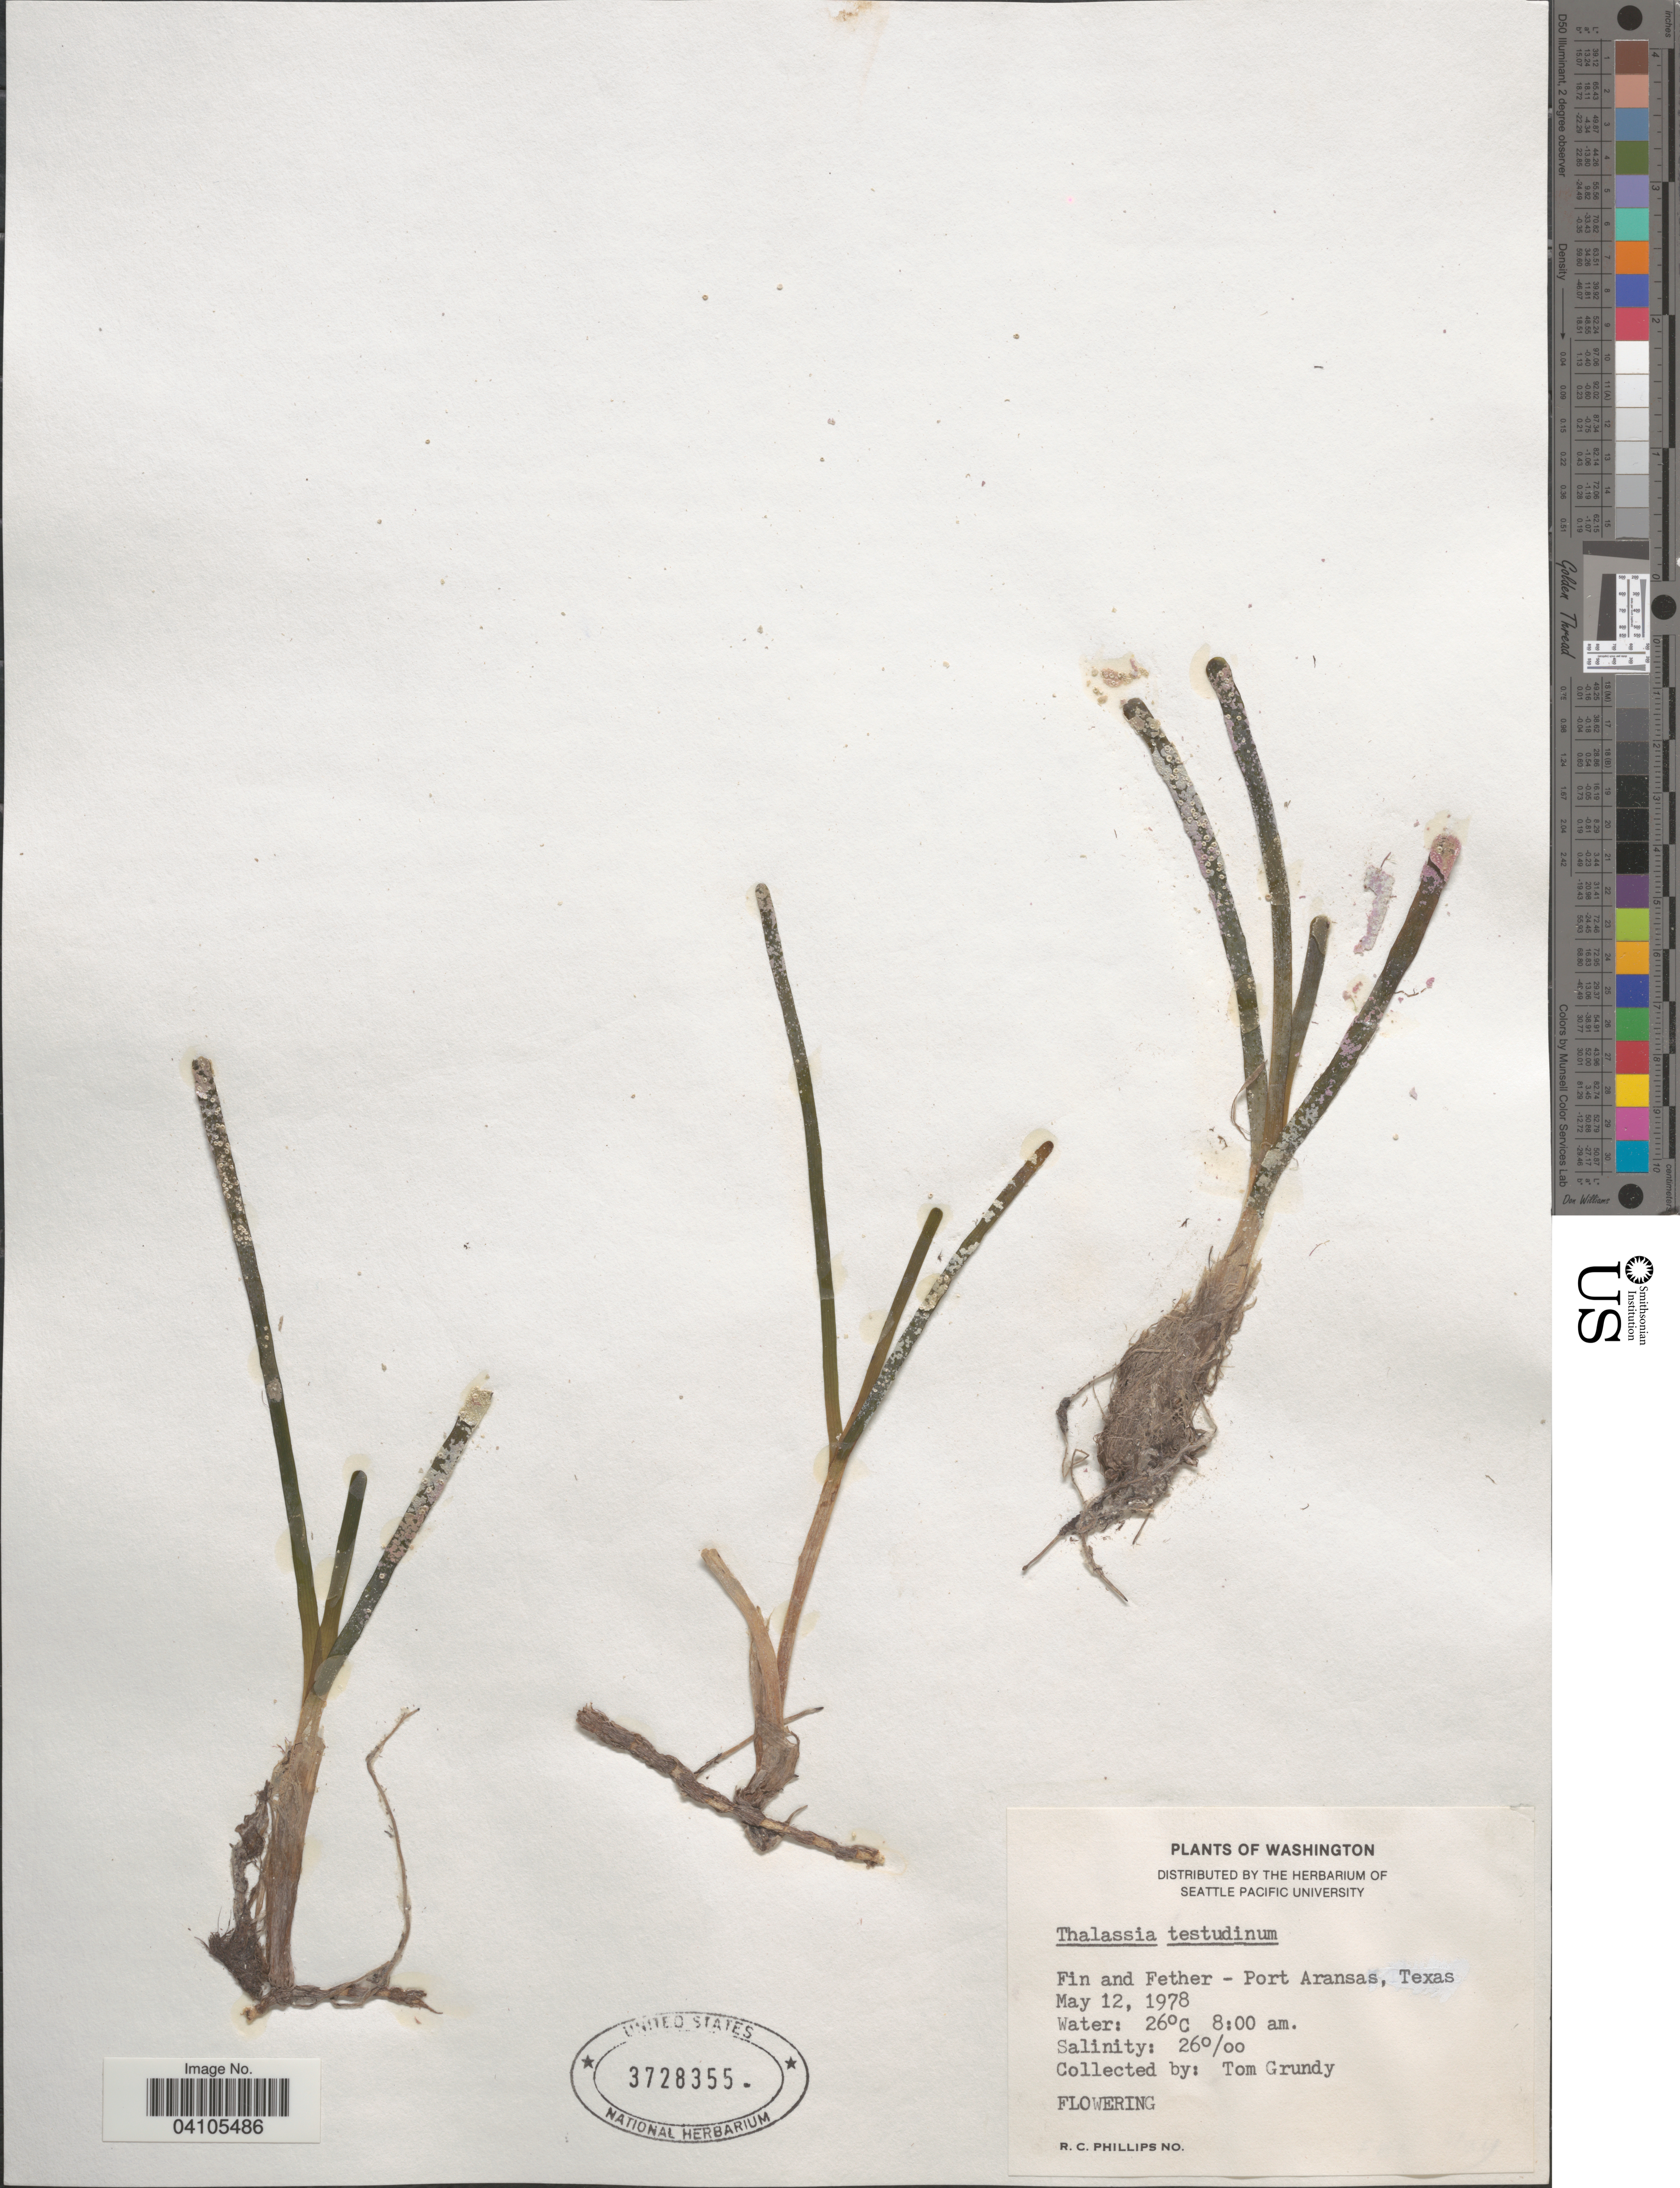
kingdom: Plantae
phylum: Tracheophyta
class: Liliopsida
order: Alismatales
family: Hydrocharitaceae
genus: Thalassia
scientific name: Thalassia testudinum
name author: Banks & Sol. ex K.D. Koenig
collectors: T. Grundy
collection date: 1978-05-12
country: United States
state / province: Texas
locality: Fin and Fether - Port Aransas.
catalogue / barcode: US 3728355